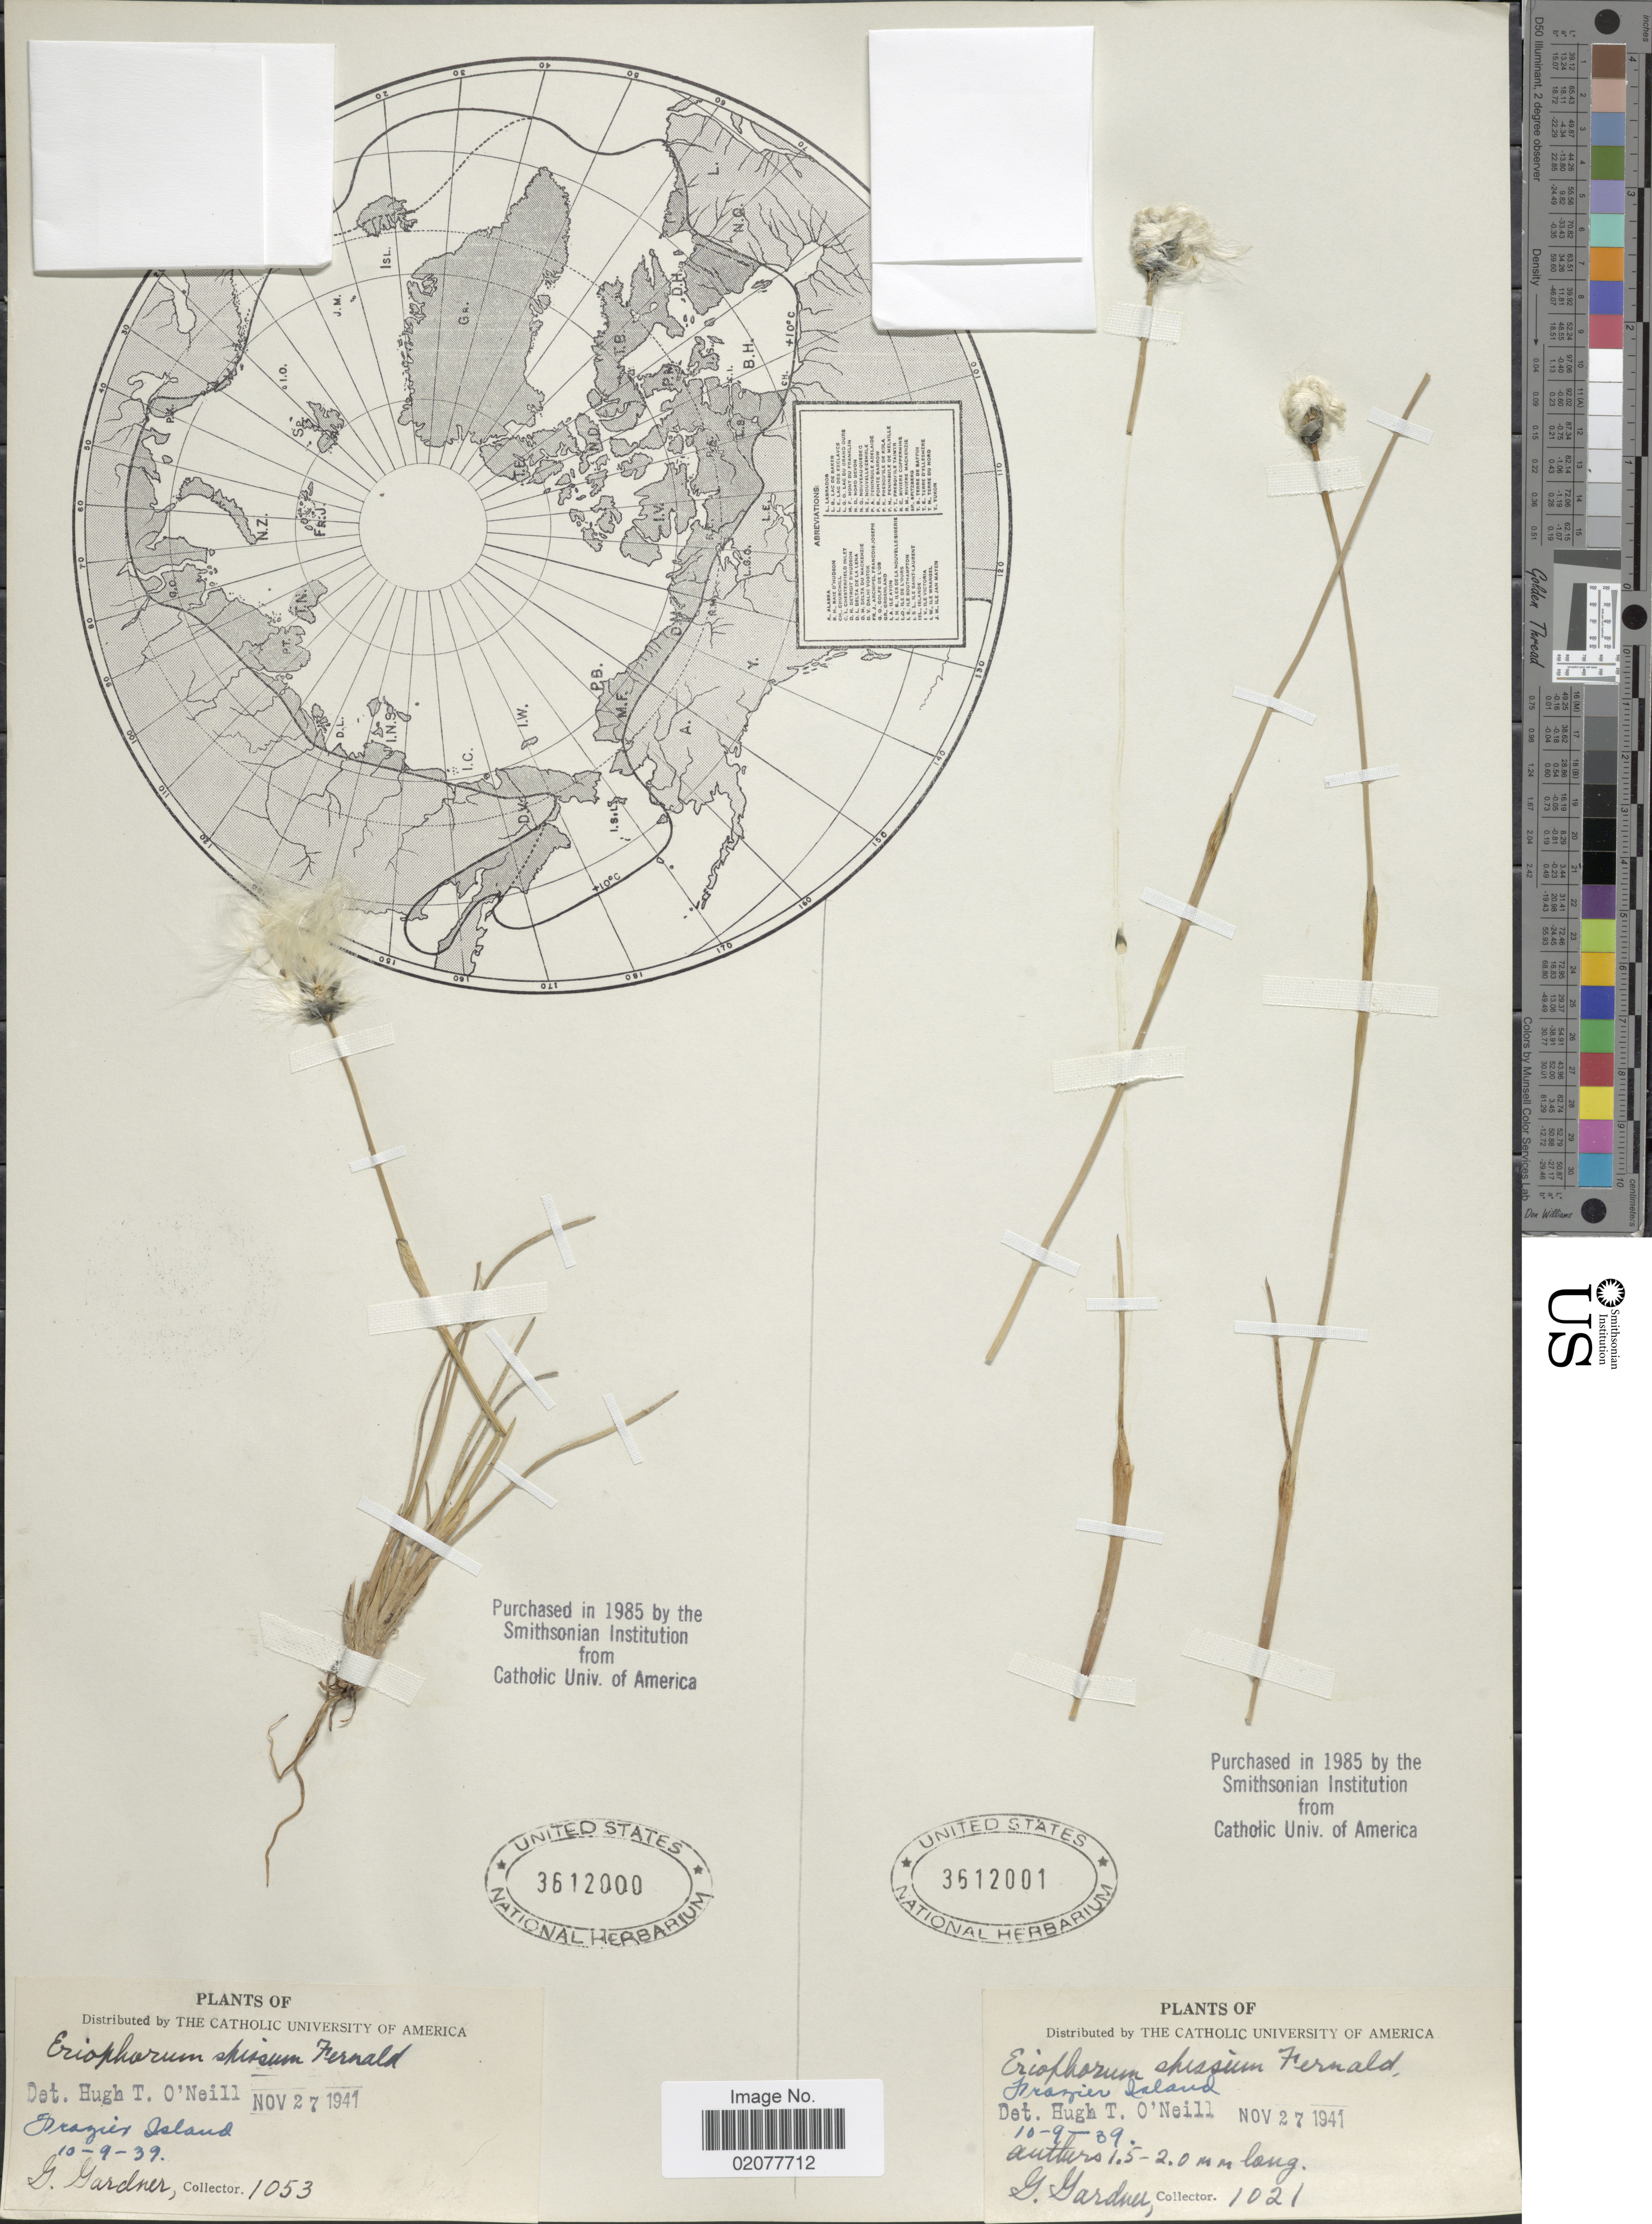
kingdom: Plantae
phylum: Tracheophyta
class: Liliopsida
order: Poales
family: Cyperaceae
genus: Eriophorum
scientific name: Eriophorum spissum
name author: Fernald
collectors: G. Gardner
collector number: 1021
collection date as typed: Transcribed d/m/y: 10/9/39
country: Canada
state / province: Saskatchewan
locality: Frazier Island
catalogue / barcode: US 3612001-2